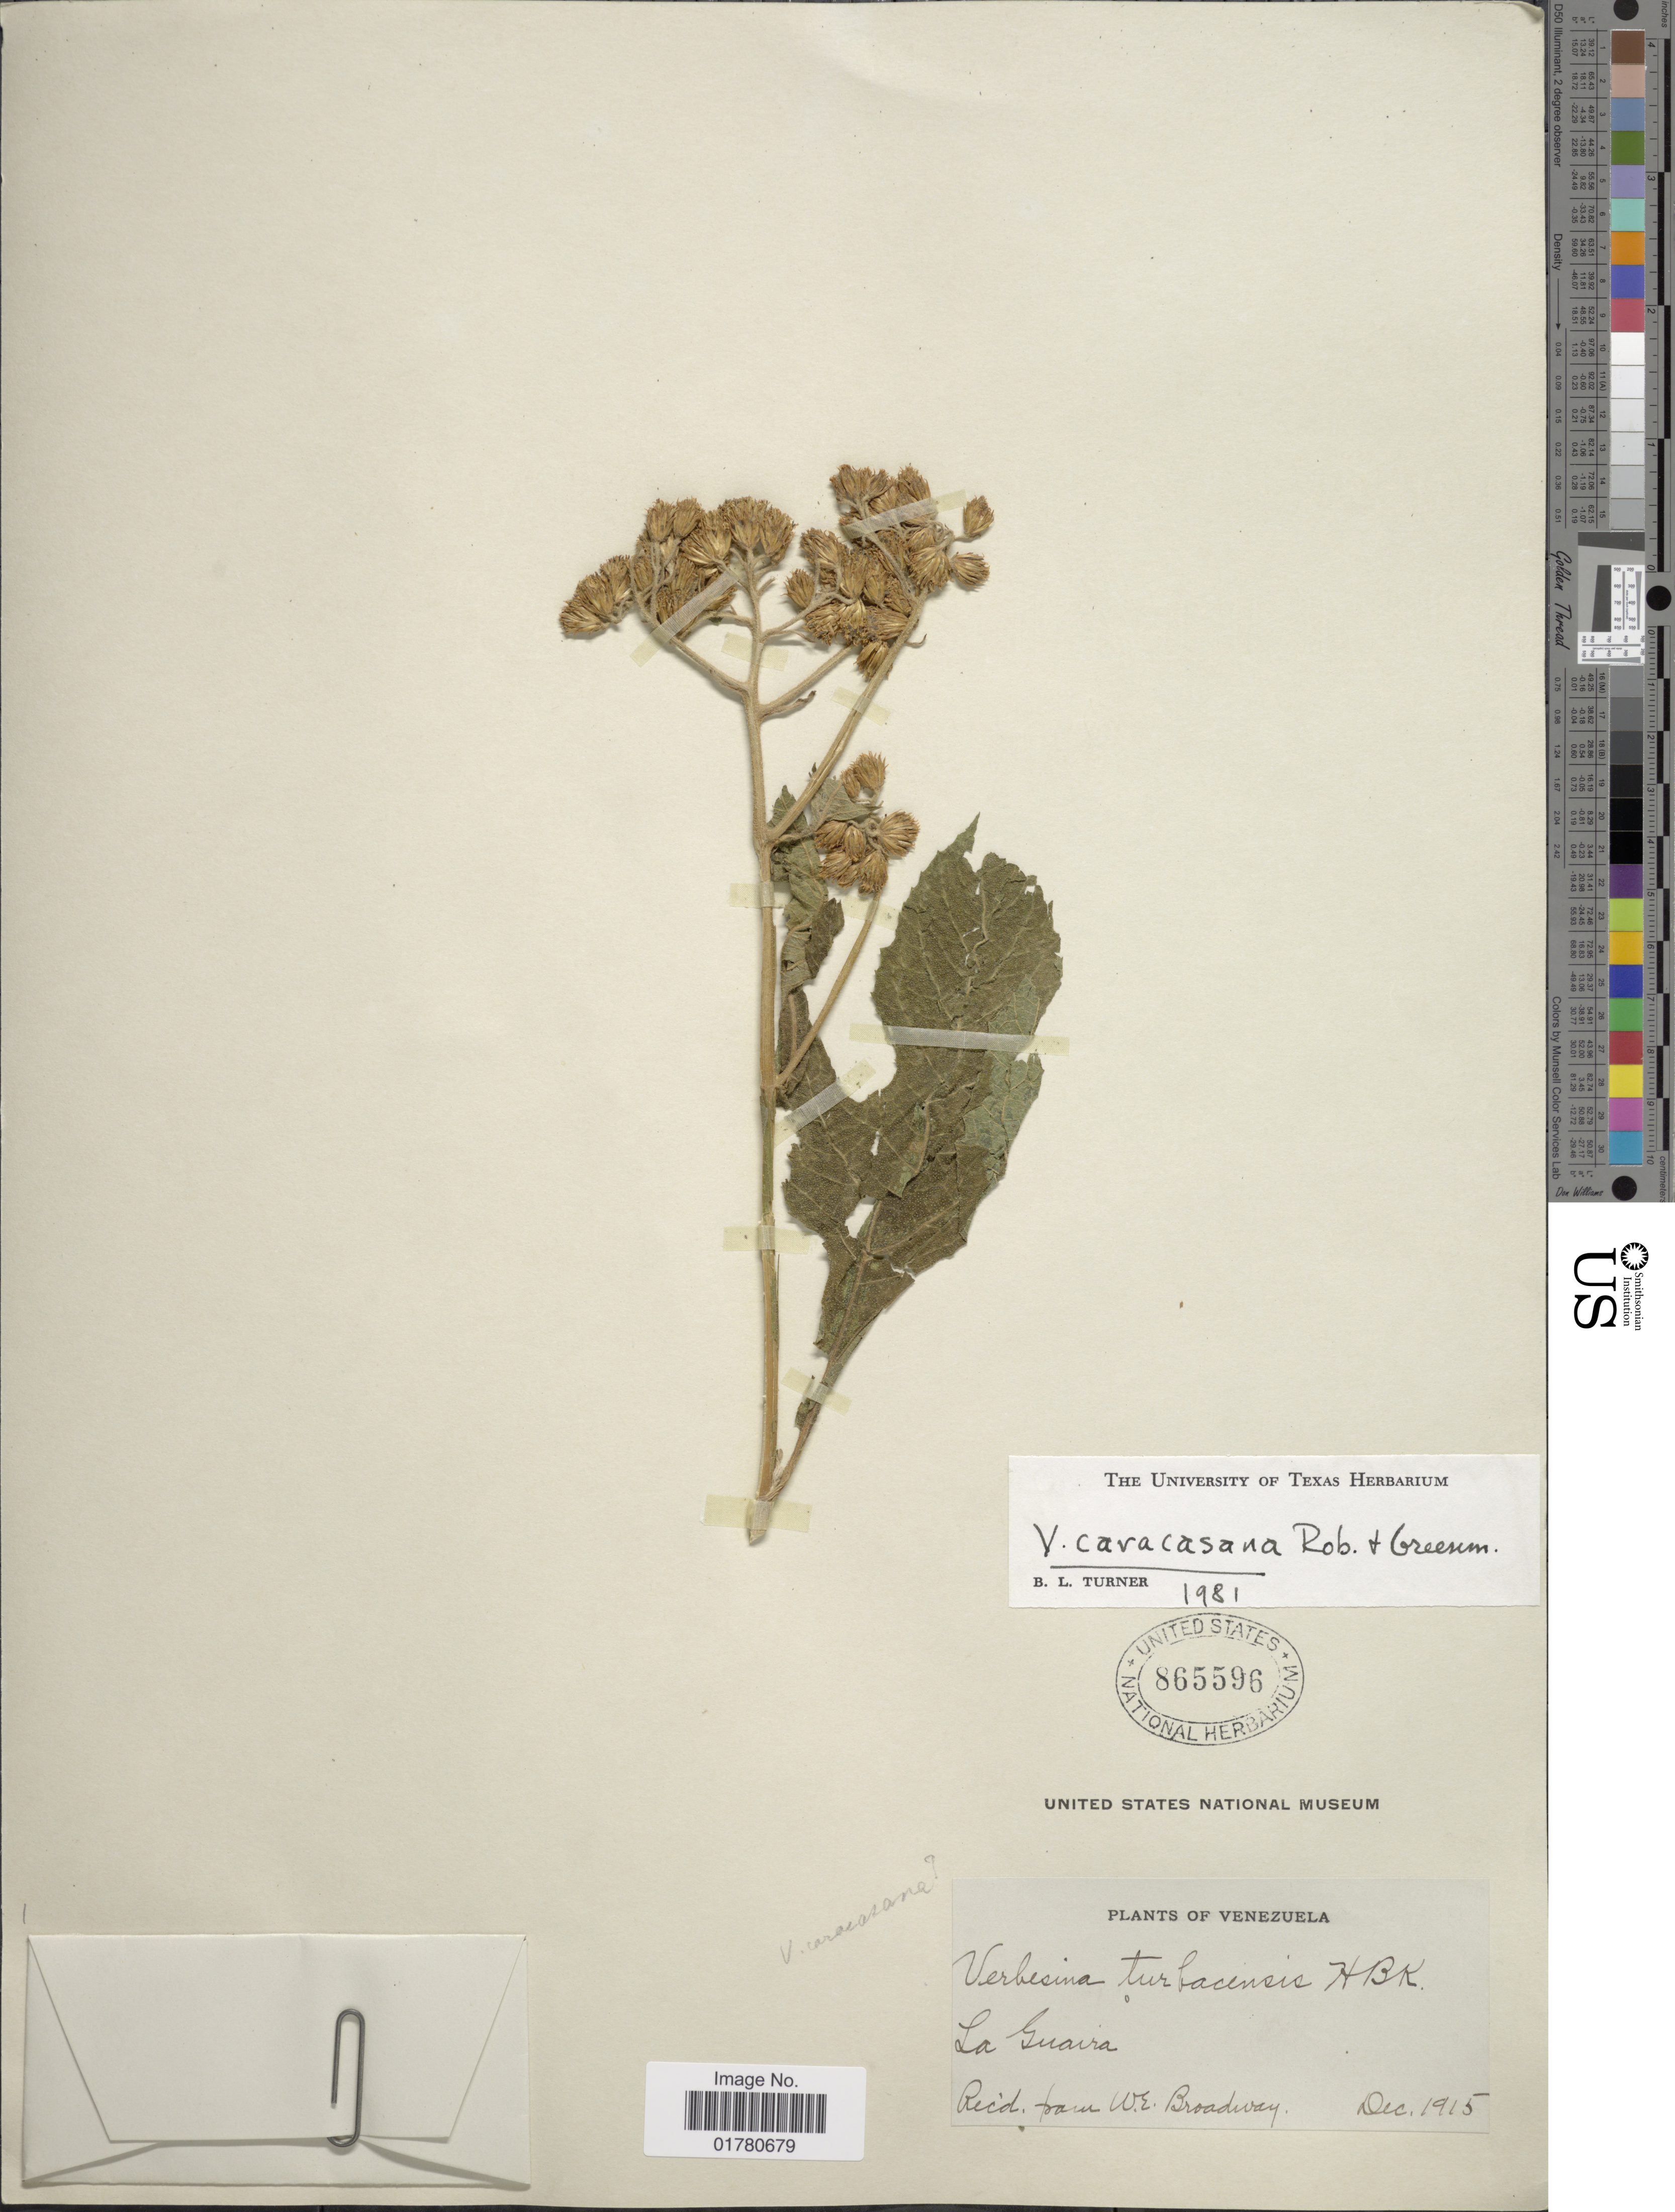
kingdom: Plantae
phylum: Tracheophyta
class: Magnoliopsida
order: Asterales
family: Asteraceae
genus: Verbesina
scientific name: Verbesina caracasana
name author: B.L. Rob. & Greenm.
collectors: W. E. Broadway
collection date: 1915-12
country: Venezuela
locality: La Guaira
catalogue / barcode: US 865596